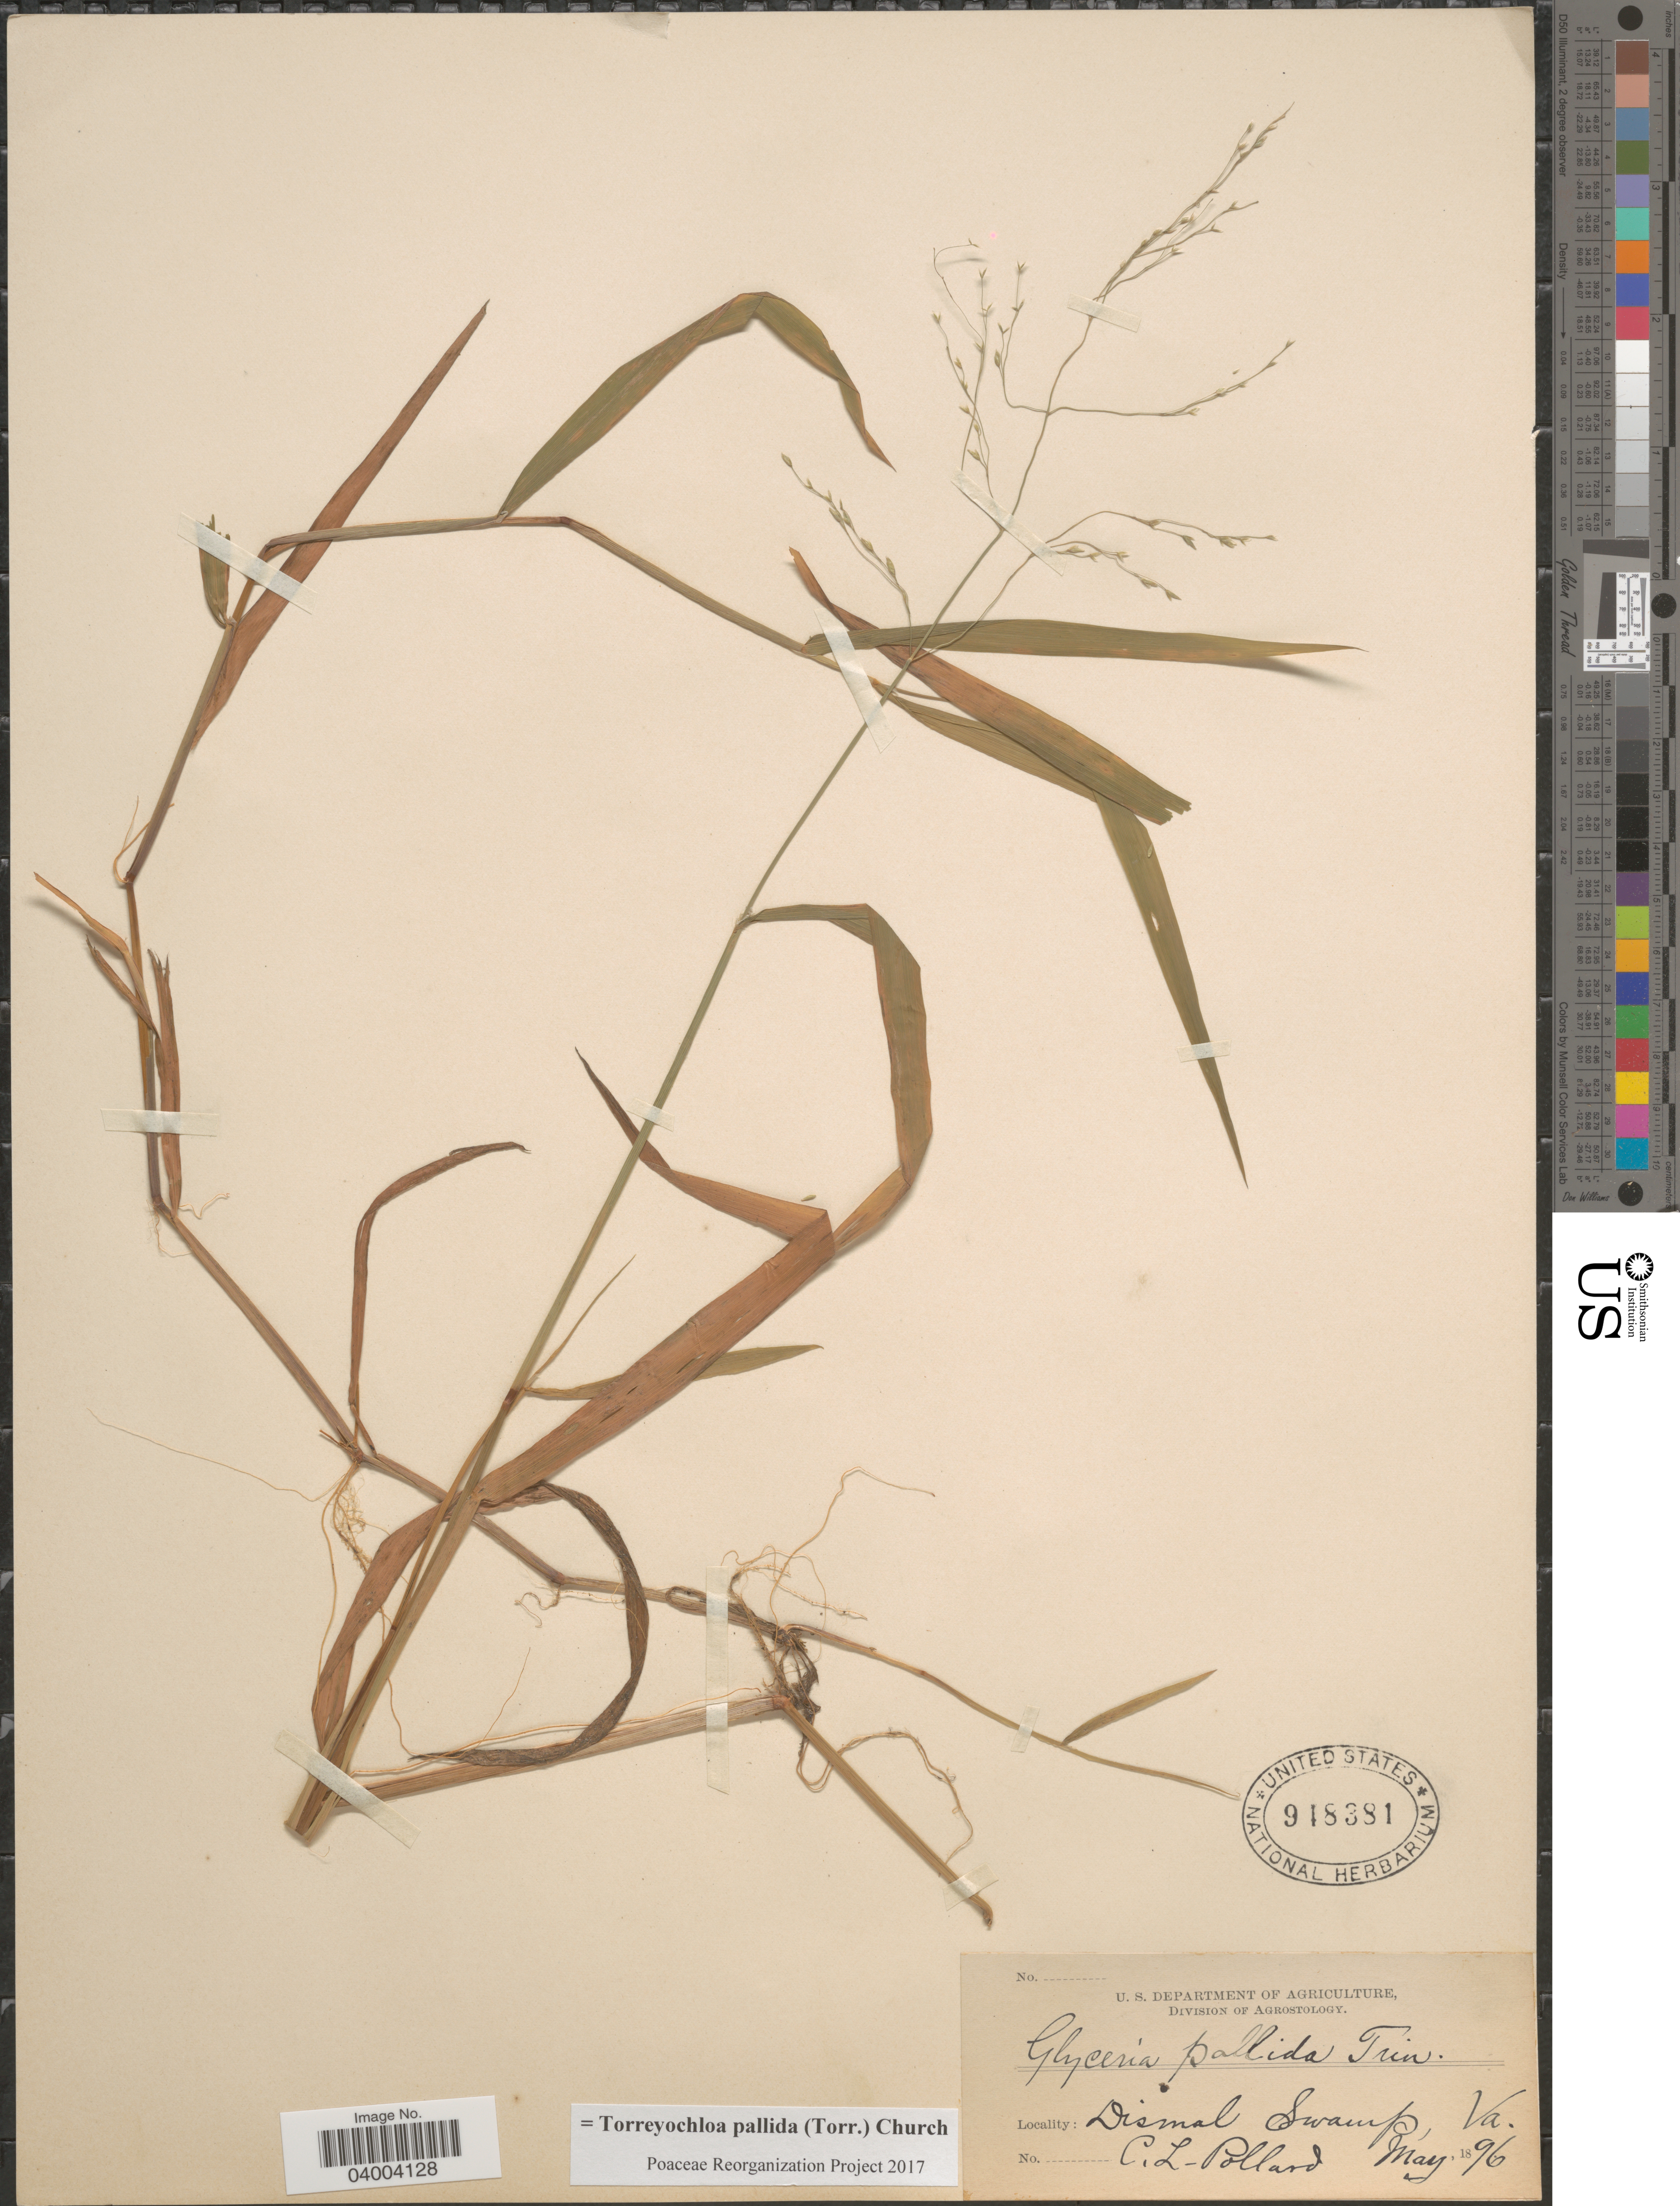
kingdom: Plantae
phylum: Tracheophyta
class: Liliopsida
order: Poales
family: Poaceae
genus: Torreyochloa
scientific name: Torreyochloa pallida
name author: (Torr.) G.L. Church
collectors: C. L. Pollard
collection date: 1896-05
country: United States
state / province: Virginia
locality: Dismal Swamp.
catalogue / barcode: US 948381